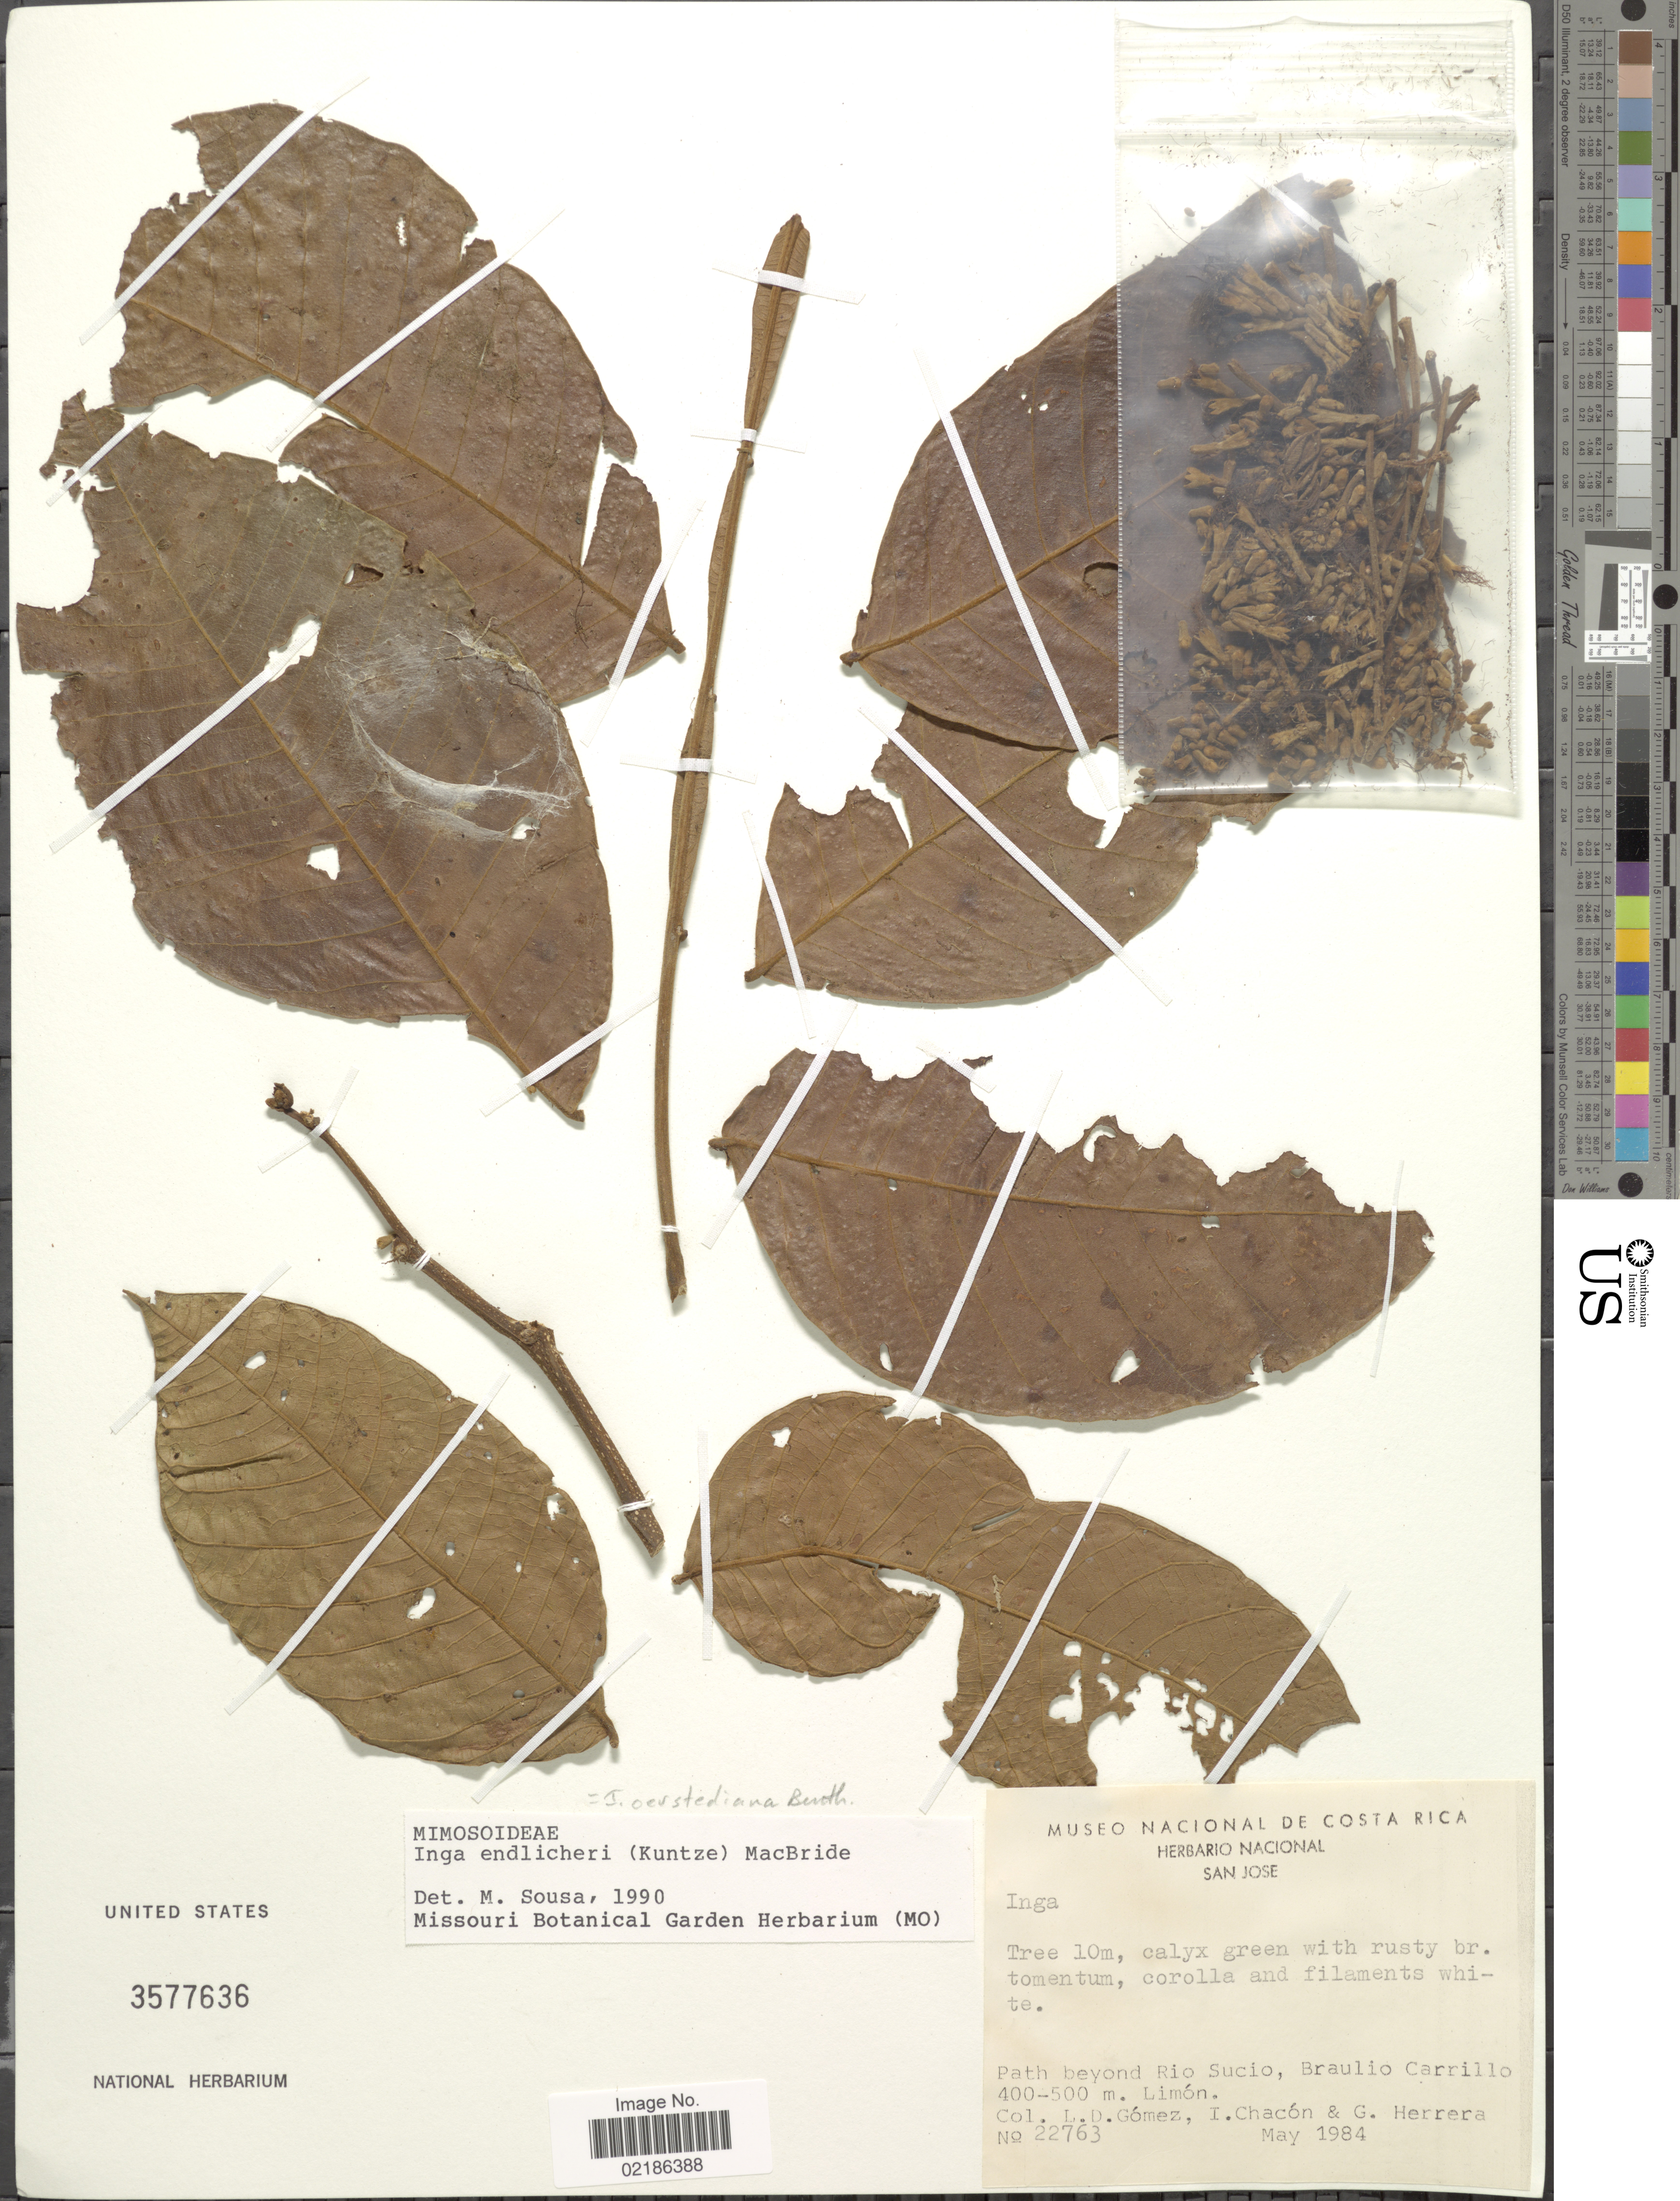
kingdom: Plantae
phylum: Tracheophyta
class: Magnoliopsida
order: Fabales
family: Fabaceae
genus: Inga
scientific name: Inga oerstediana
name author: Benth.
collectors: L. Gomez, I. Chacón & G. Herrera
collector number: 22763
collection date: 1984-05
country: Costa Rica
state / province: Limón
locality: Path beyond Rio Sucio, Braulio Carrillo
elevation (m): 400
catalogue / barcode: US 3577636